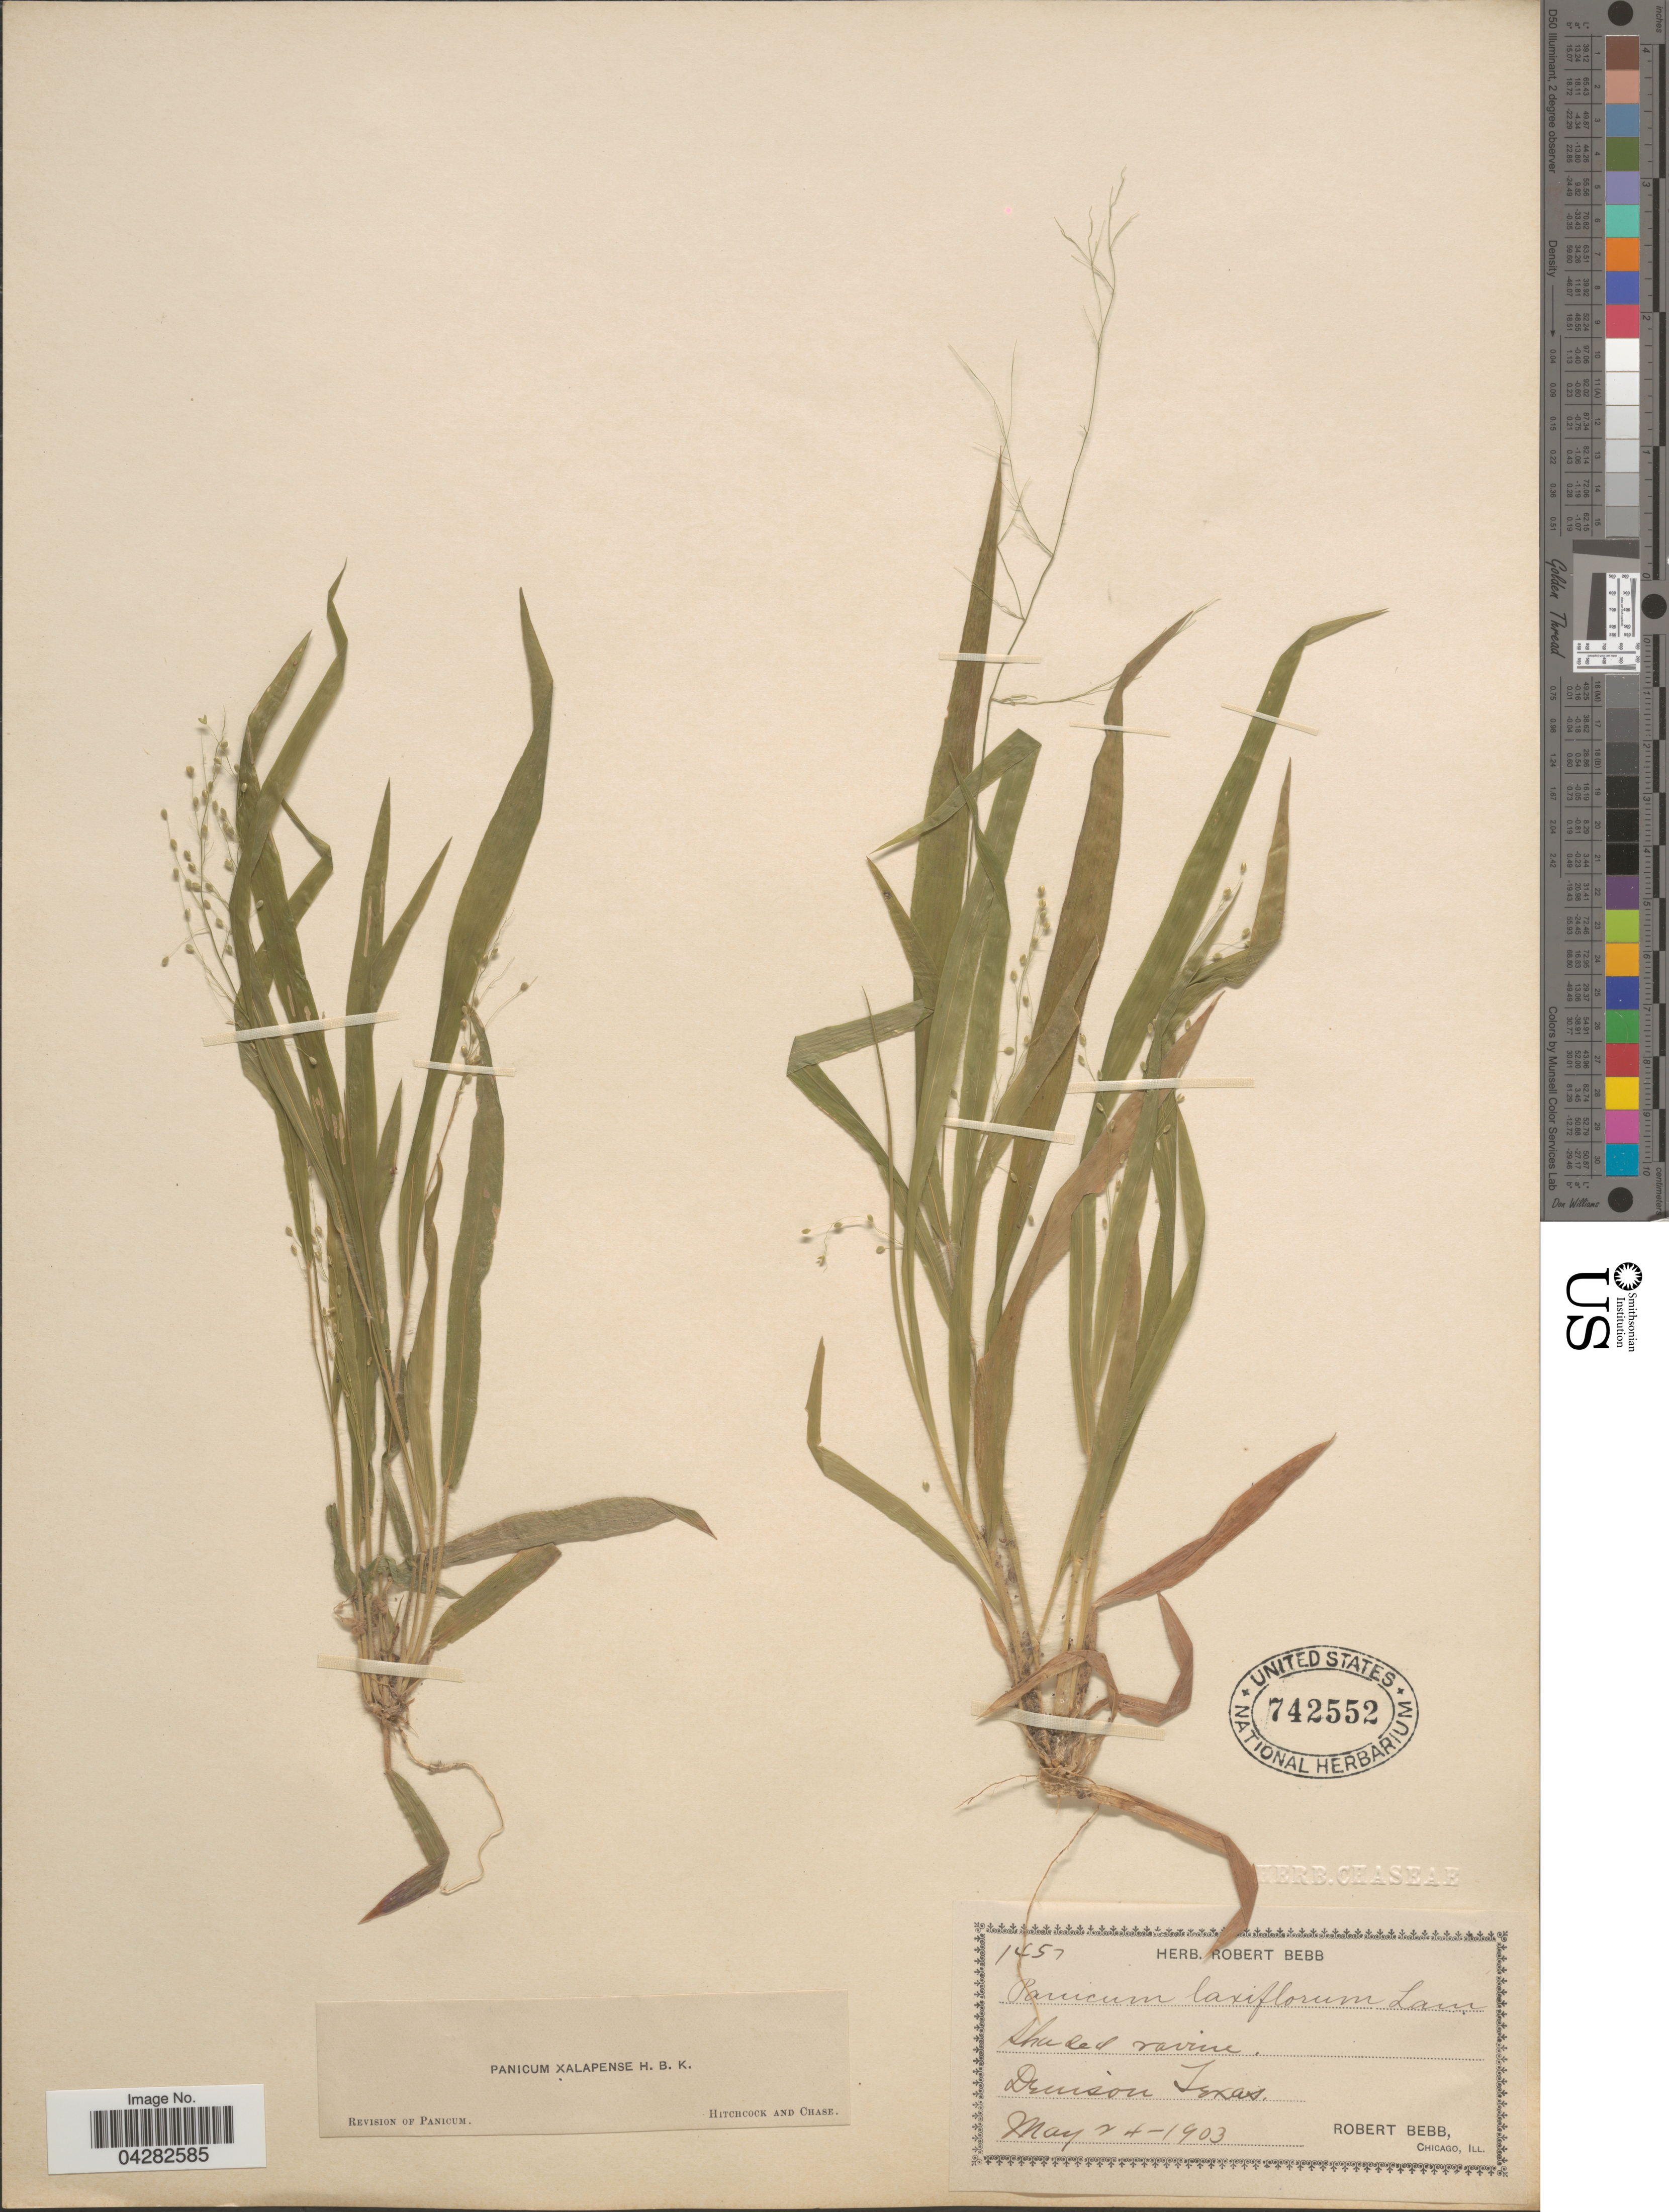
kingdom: Plantae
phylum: Tracheophyta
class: Liliopsida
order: Poales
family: Poaceae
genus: Dichanthelium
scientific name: Dichanthelium laxiflorum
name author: (Lam.) Gould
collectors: R. Bebb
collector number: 1457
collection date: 1903-05-24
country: United States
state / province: Texas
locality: Denison.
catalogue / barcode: US 742552